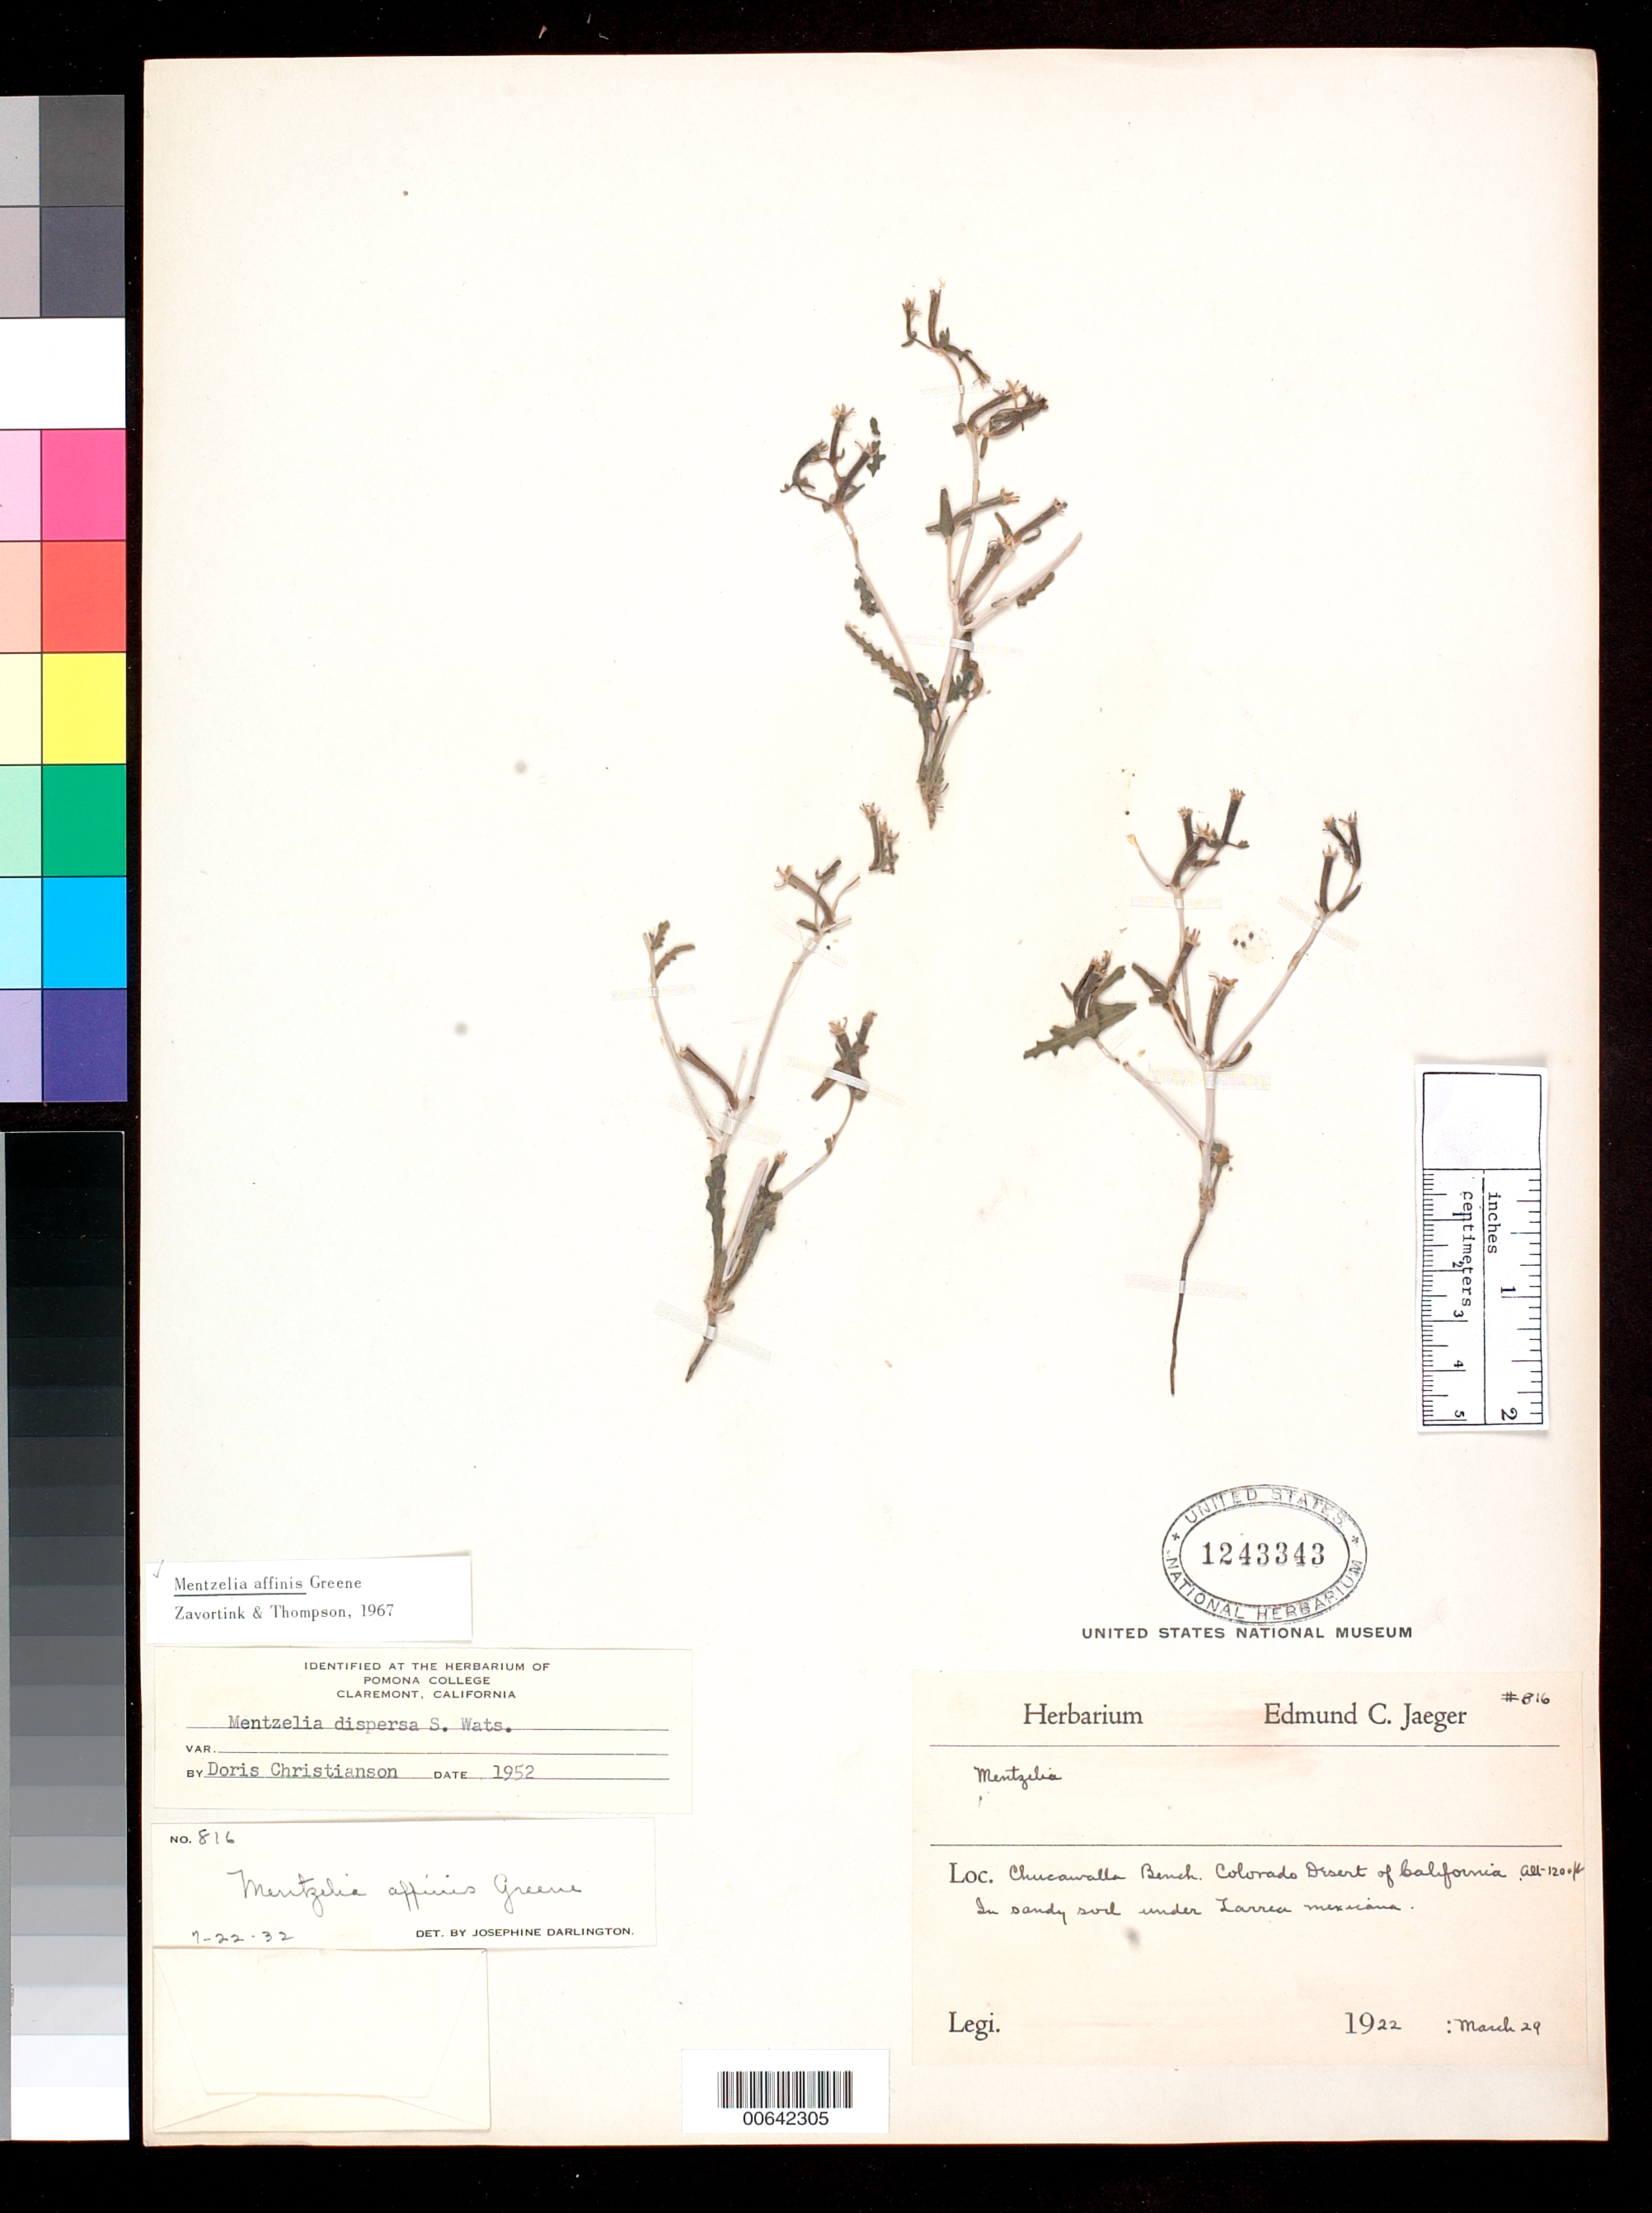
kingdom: Plantae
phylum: Tracheophyta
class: Magnoliopsida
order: Cornales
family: Loasaceae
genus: Mentzelia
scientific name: Mentzelia affinis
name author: Greene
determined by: Zavortink, J. E.; Thompson, H. J.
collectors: E. Jaeger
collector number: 816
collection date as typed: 29 Mar 1922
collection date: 1922-03-29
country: United States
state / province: California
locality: Chucawalla Bench, Colorado Desert.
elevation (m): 366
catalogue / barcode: US 1243343